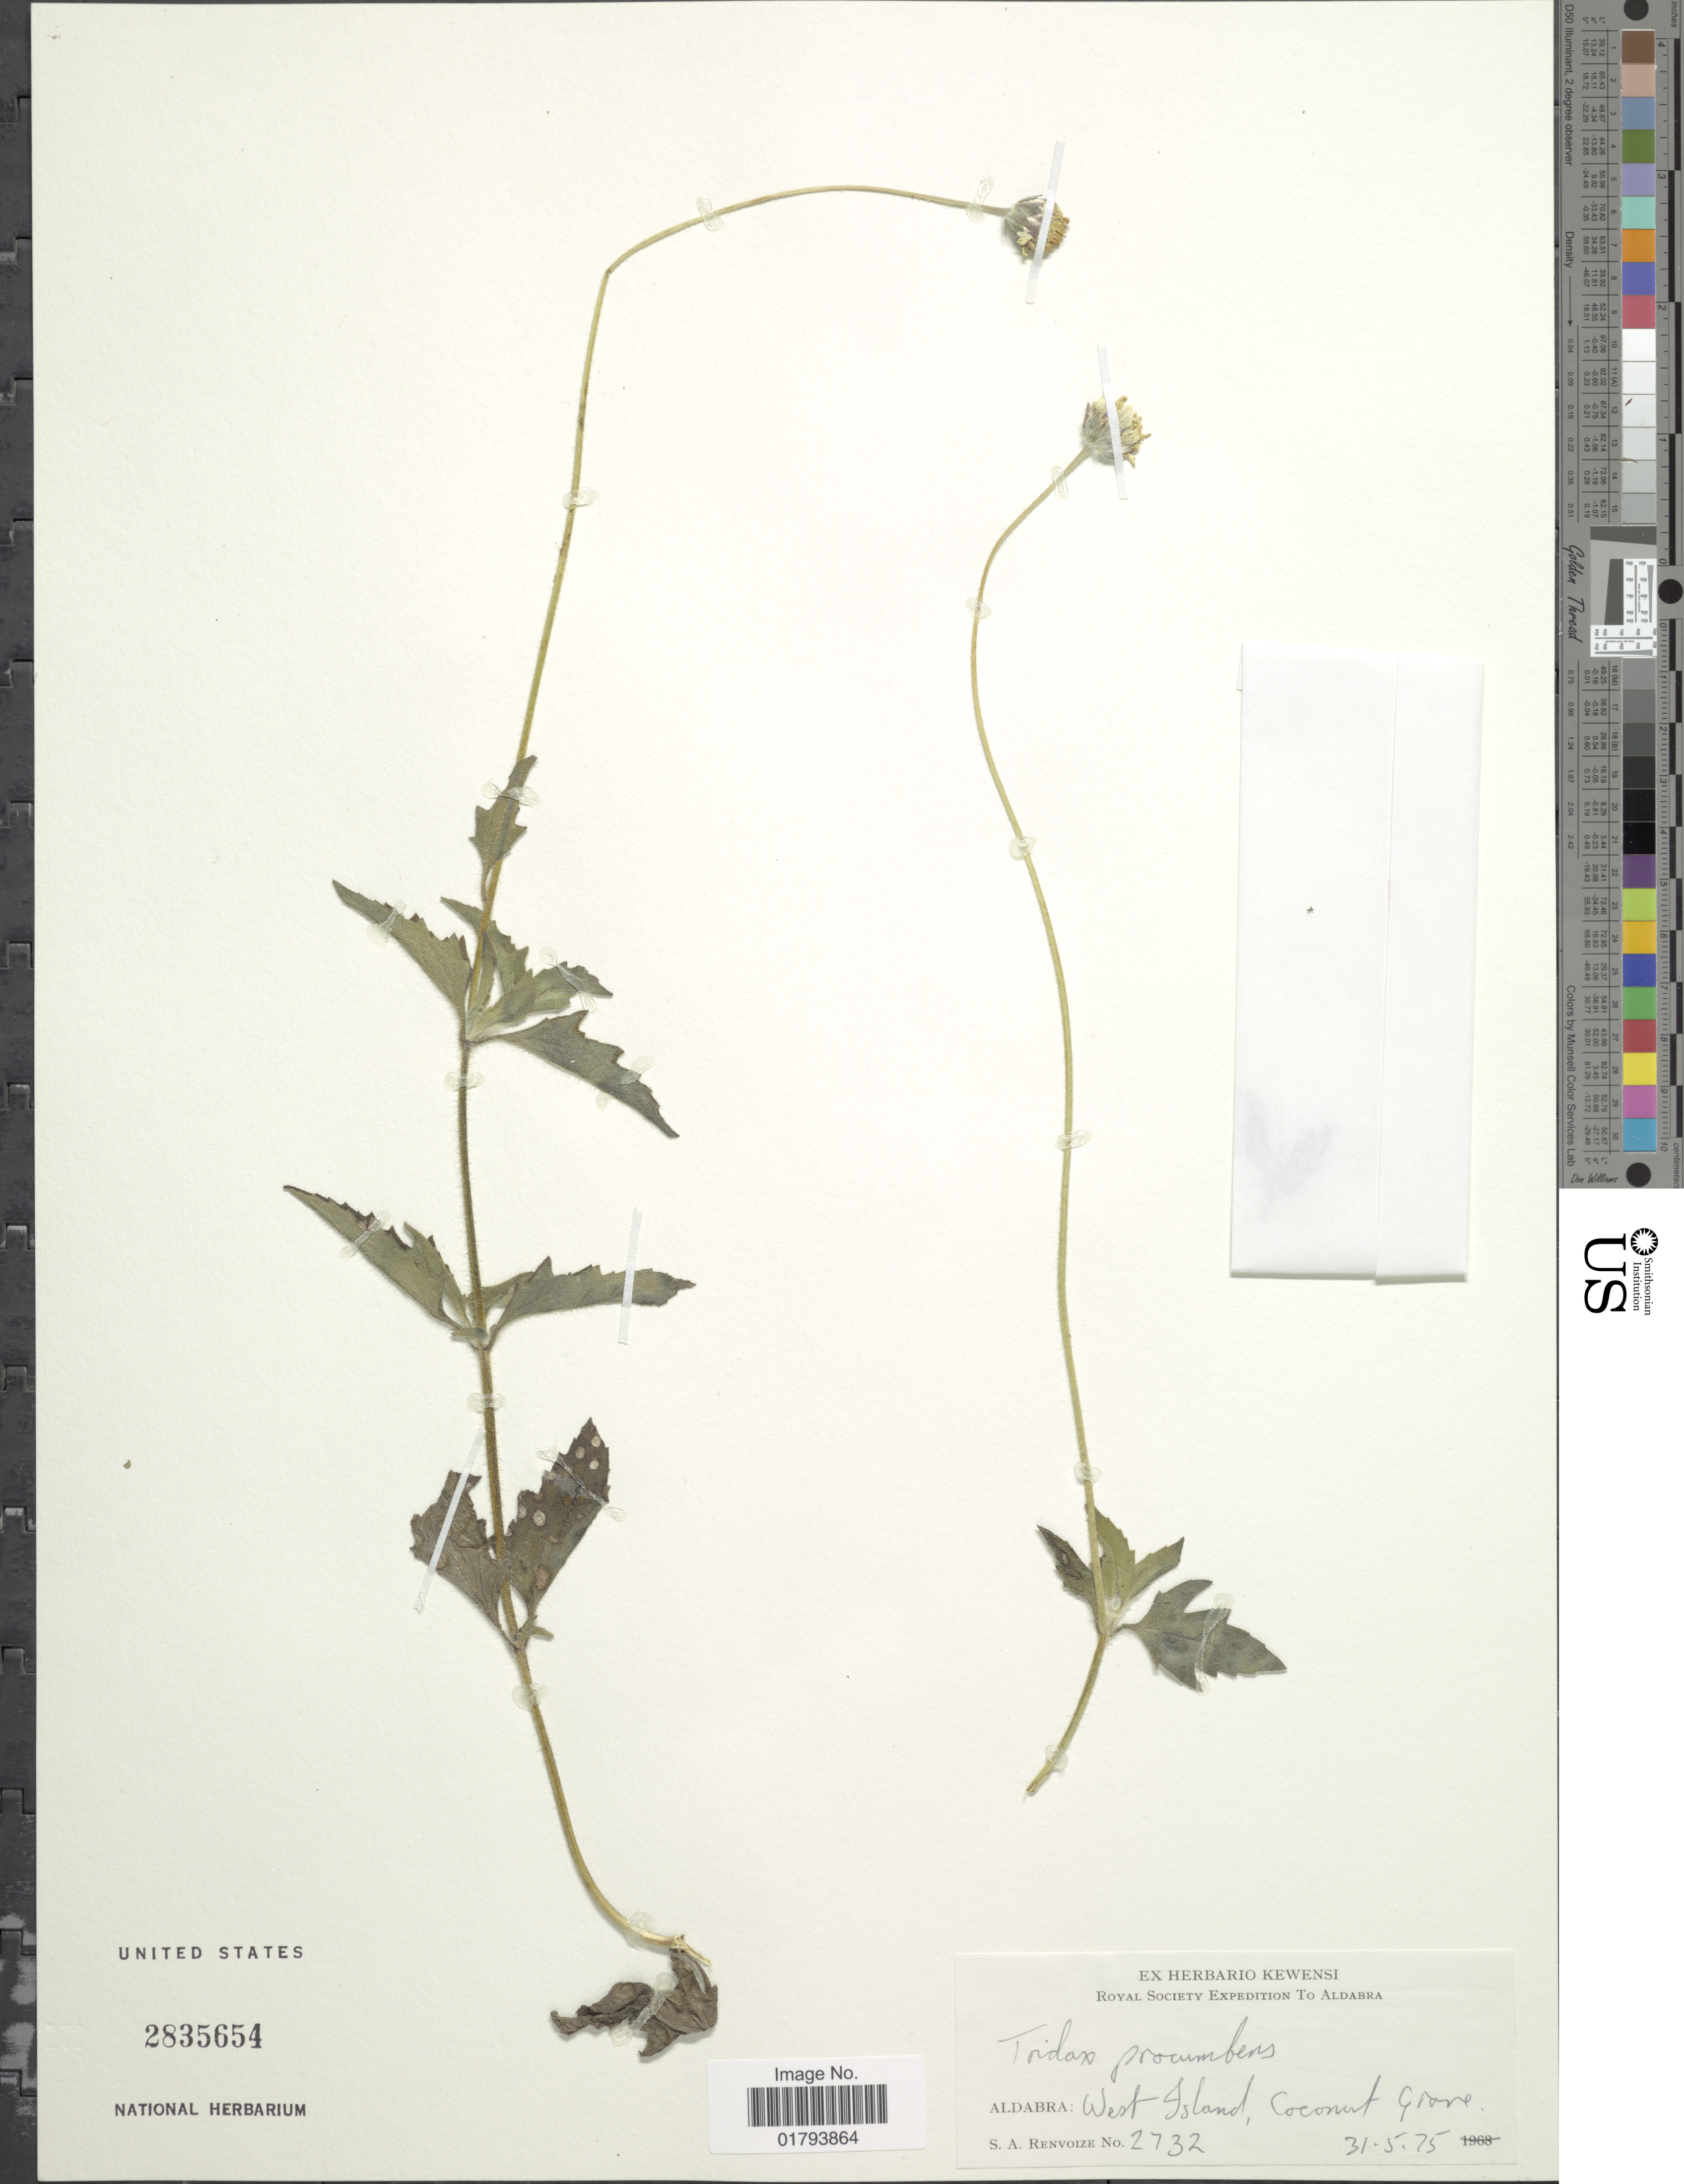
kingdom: Plantae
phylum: Tracheophyta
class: Magnoliopsida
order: Asterales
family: Asteraceae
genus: Tridax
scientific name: Tridax procumbens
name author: L.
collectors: S. A. Renvoize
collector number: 2732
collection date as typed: Transcribed d/m/y: 31/5/75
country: Seychelles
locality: Aldabra: West Island, Cocunut Grove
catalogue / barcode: US 2835654